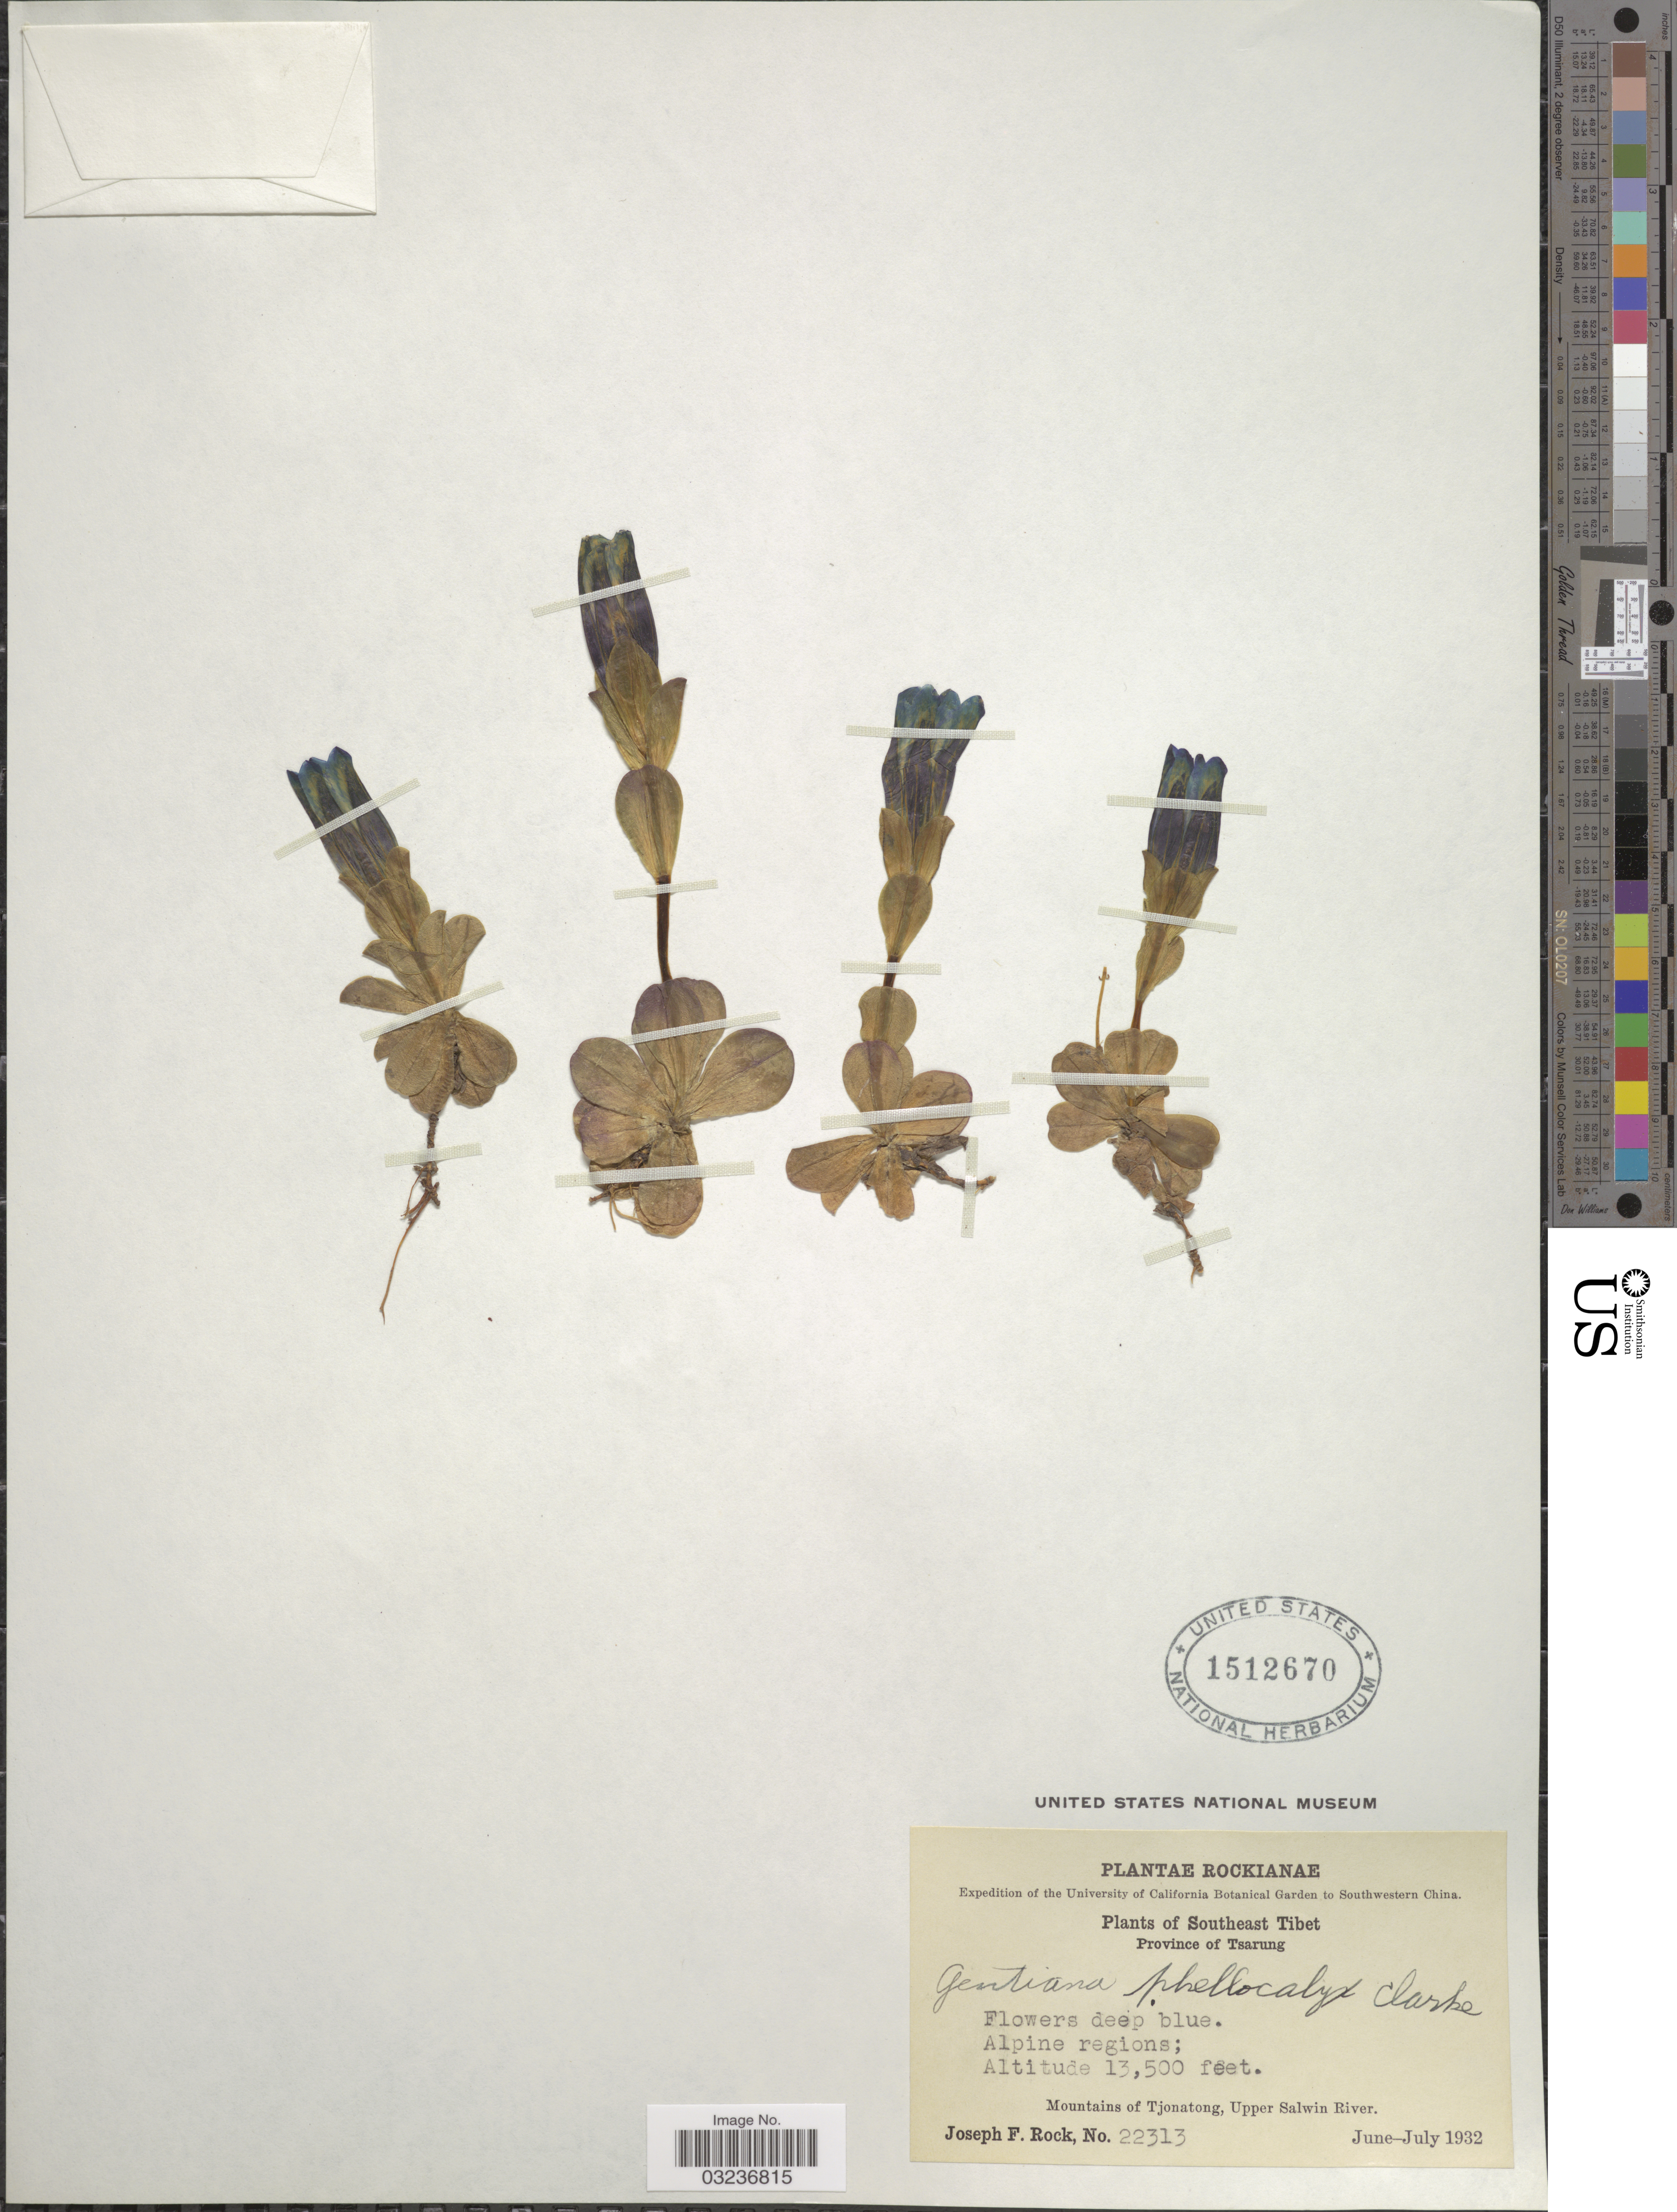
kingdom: Plantae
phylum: Tracheophyta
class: Magnoliopsida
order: Gentianales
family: Gentianaceae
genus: Gentiana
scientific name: Gentiana phyllocalyx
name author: C.B. Clarke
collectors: J. F. Rock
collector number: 22313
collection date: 1932-06/1932-07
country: China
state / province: Xizang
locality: Southwestern China, Southeast Tibet, Province of Tsarung, Mountains of Tjonatong, Upper Salwin River.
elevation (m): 4115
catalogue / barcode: US 1512670